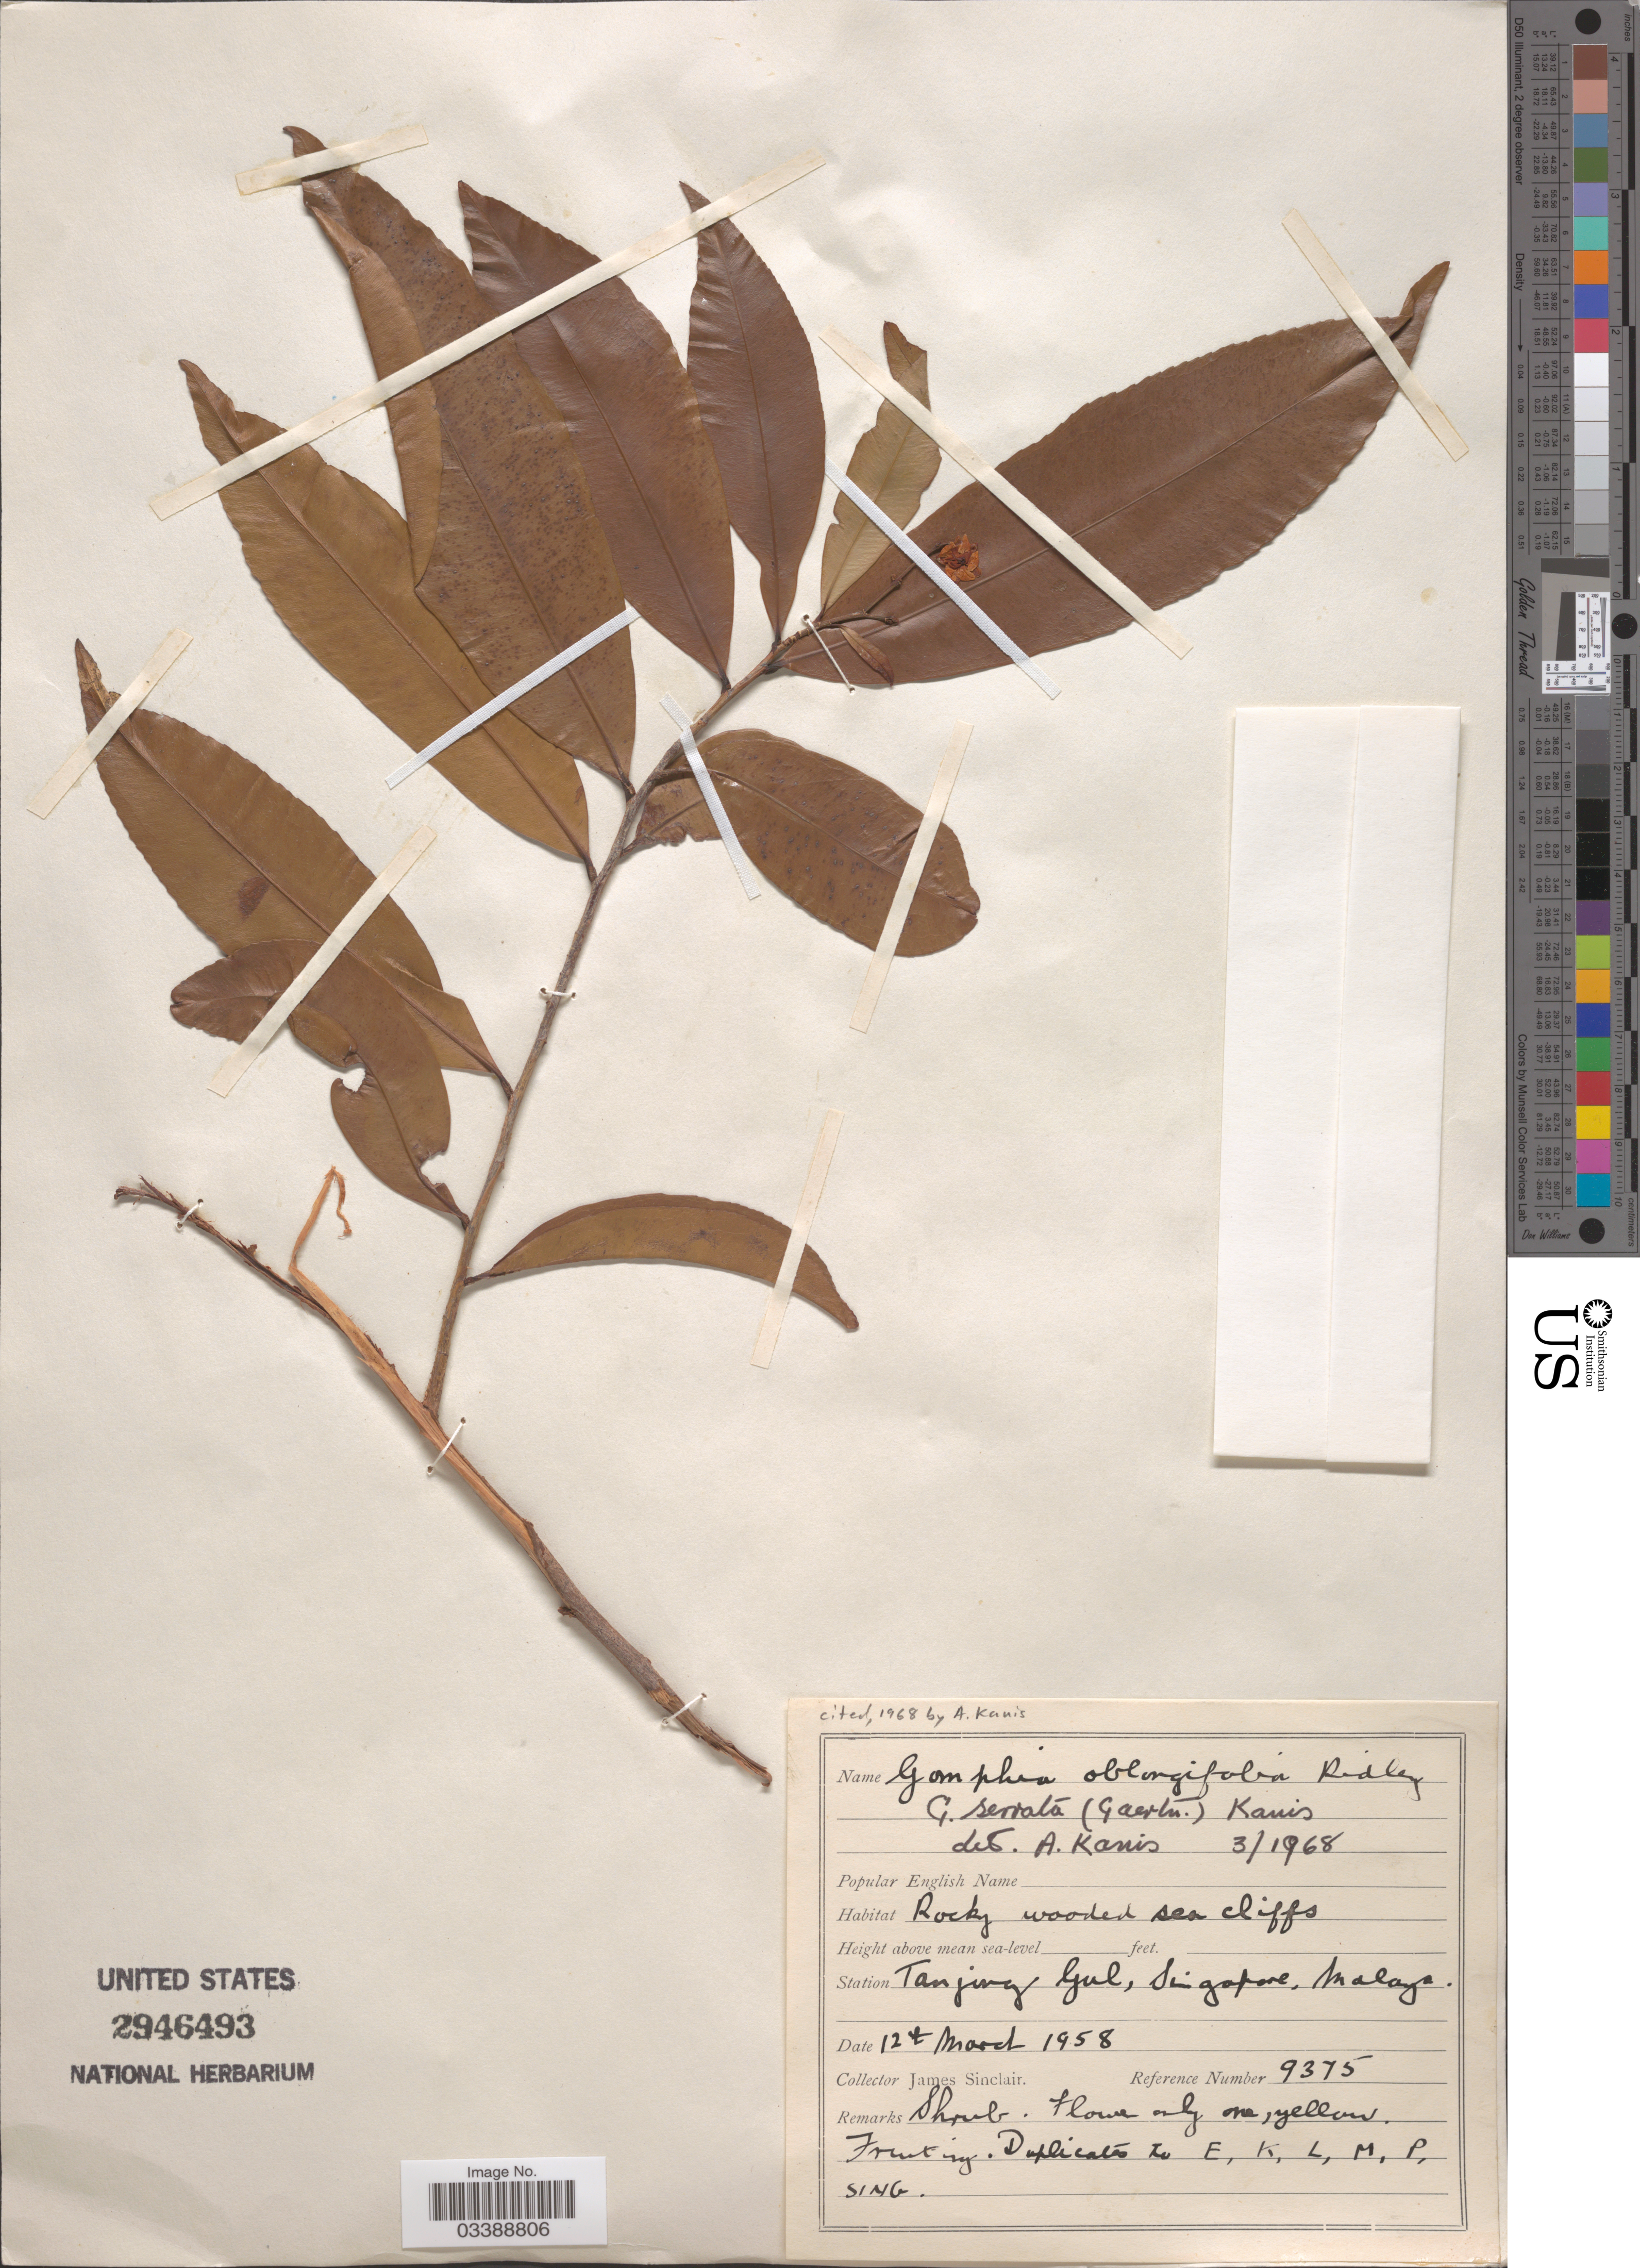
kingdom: Plantae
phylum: Tracheophyta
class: Magnoliopsida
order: Malpighiales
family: Ochnaceae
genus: Campylospermum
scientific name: Campylospermum serratum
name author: (Gaertn.) Bittrich & M.C.E. Amaral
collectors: J. Sinclair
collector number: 9375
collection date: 1958-03-12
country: Singapore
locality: Station Tanjung Gul, Malaya.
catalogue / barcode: US 2946493